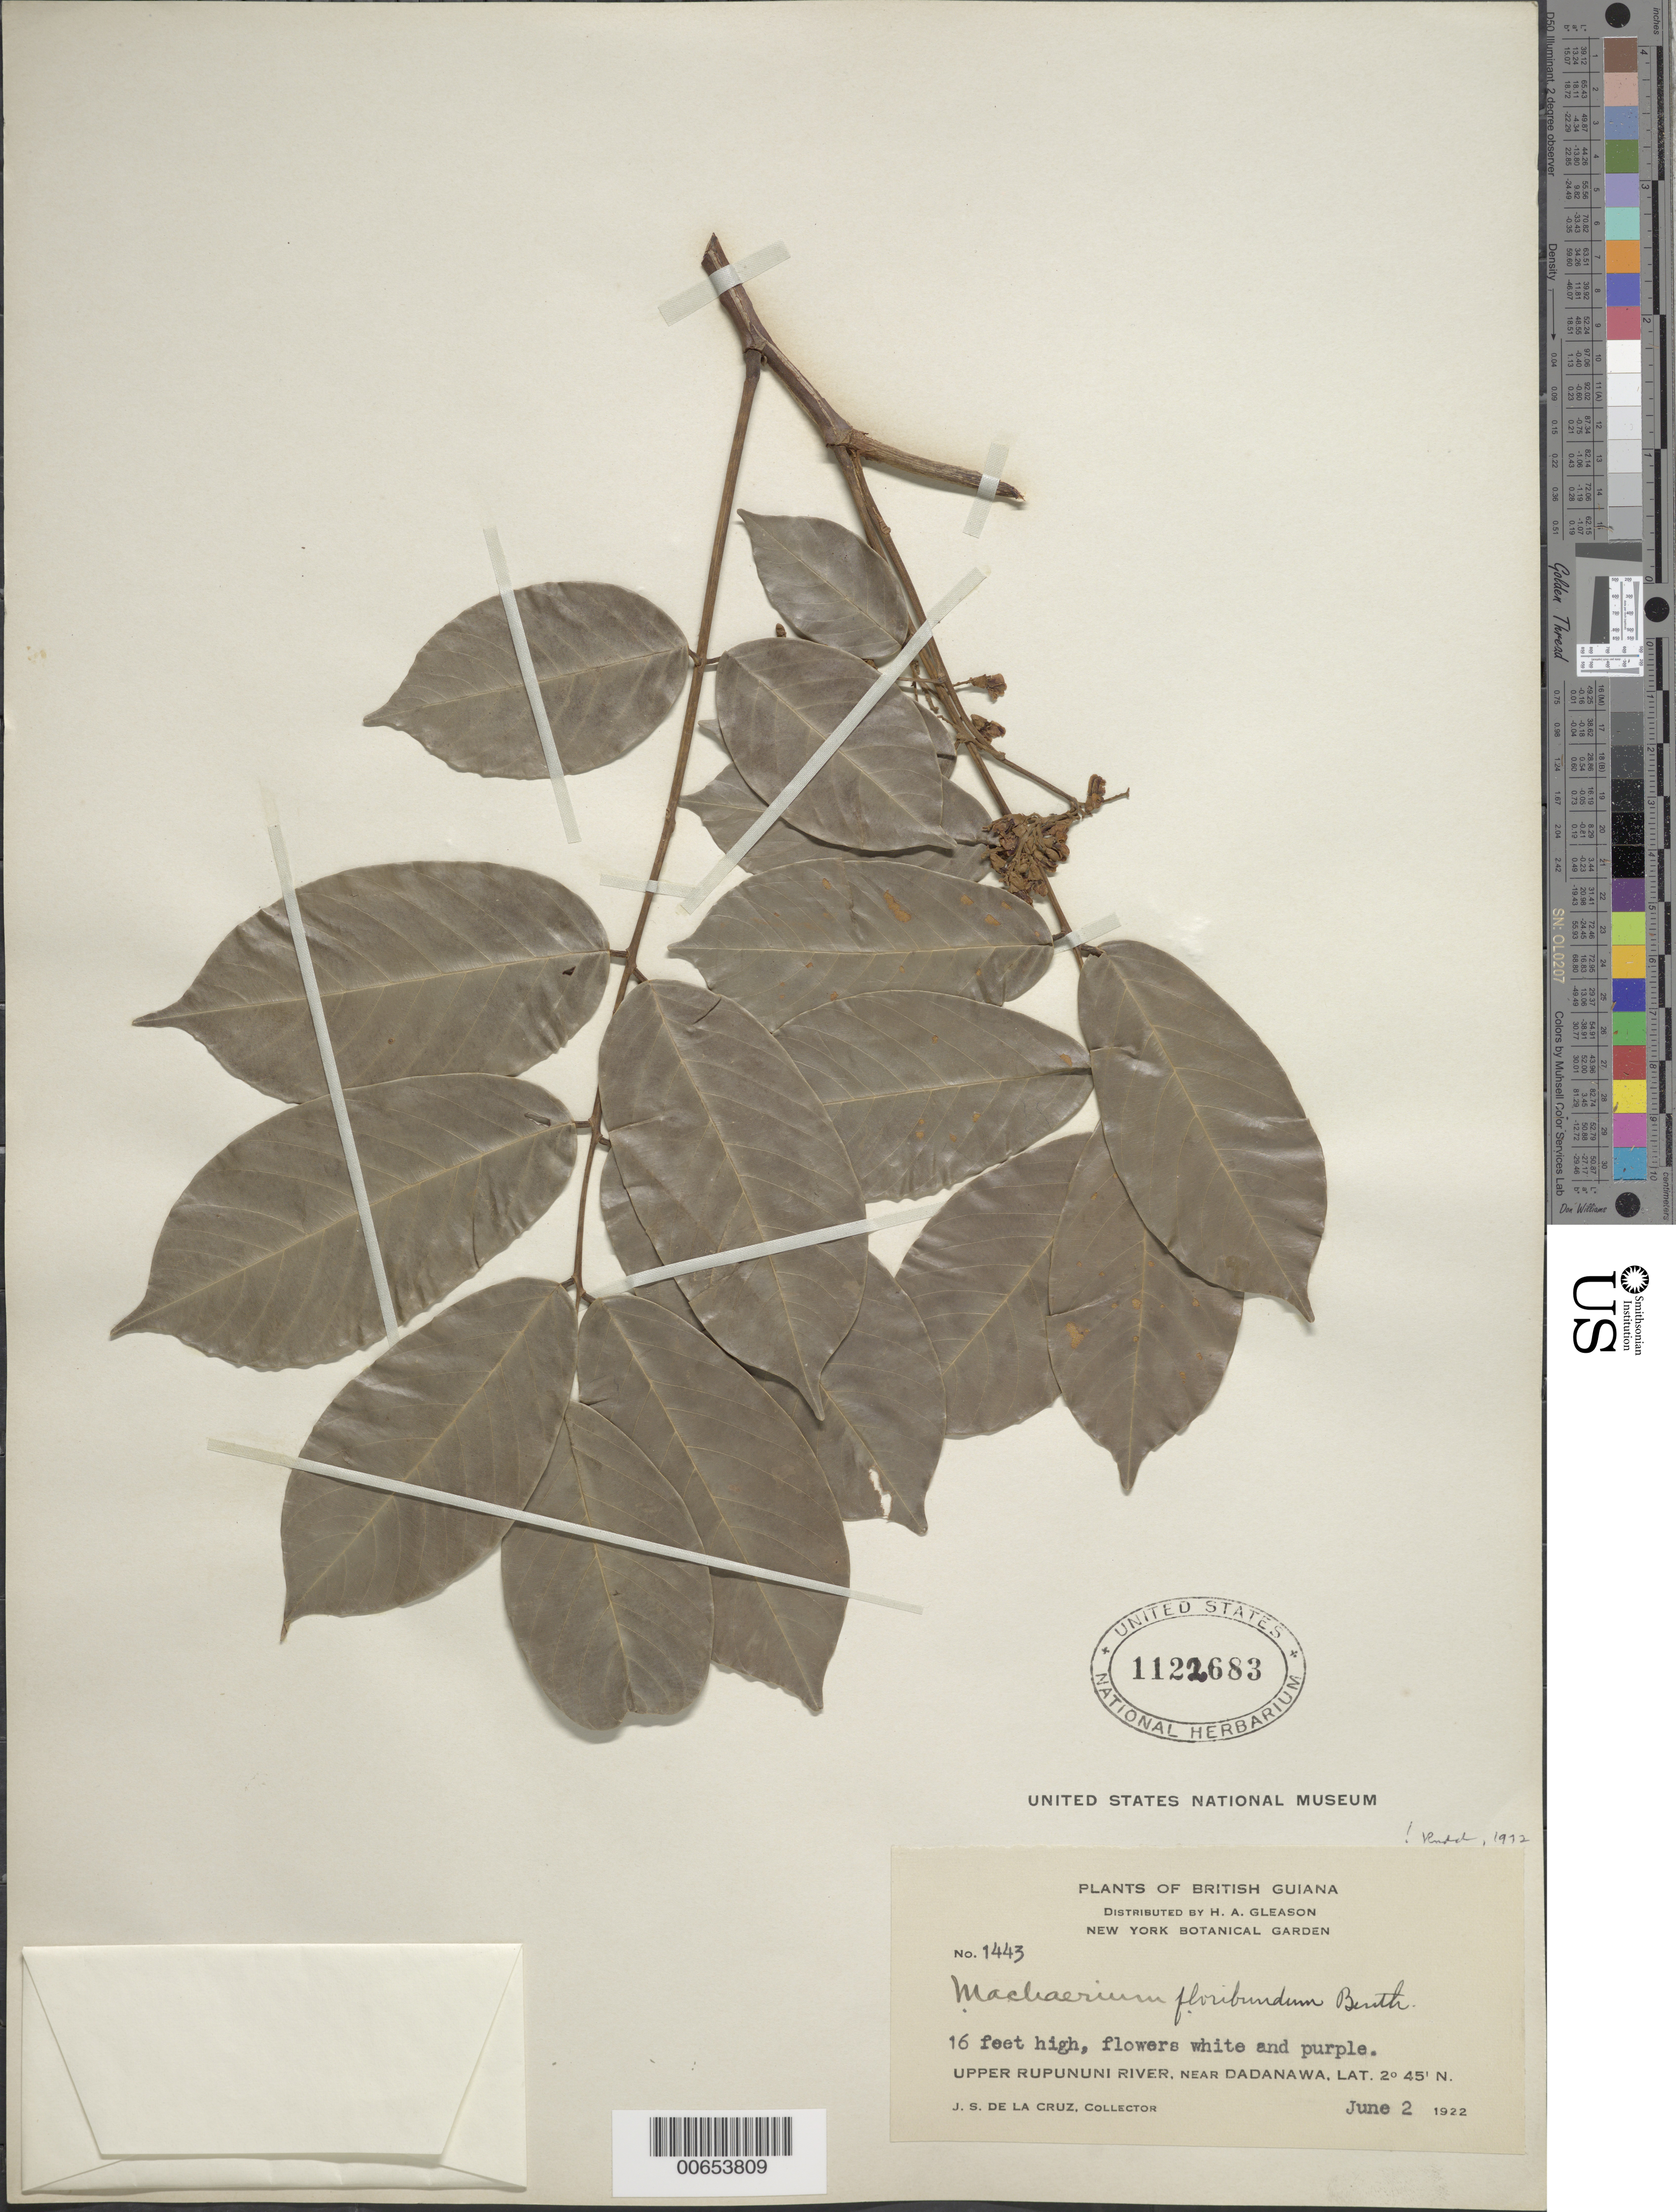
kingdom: Plantae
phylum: Tracheophyta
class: Magnoliopsida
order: Fabales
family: Fabaceae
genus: Machaerium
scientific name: Machaerium floribundum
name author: Benth.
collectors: J. S. de la Cruz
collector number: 1443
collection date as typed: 2-Jun-22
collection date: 1922-06-02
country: Guyana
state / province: U. Takutu-U. Essequibo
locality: Dadanawa, vic., upper Rupununi R.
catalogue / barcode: US 1122683